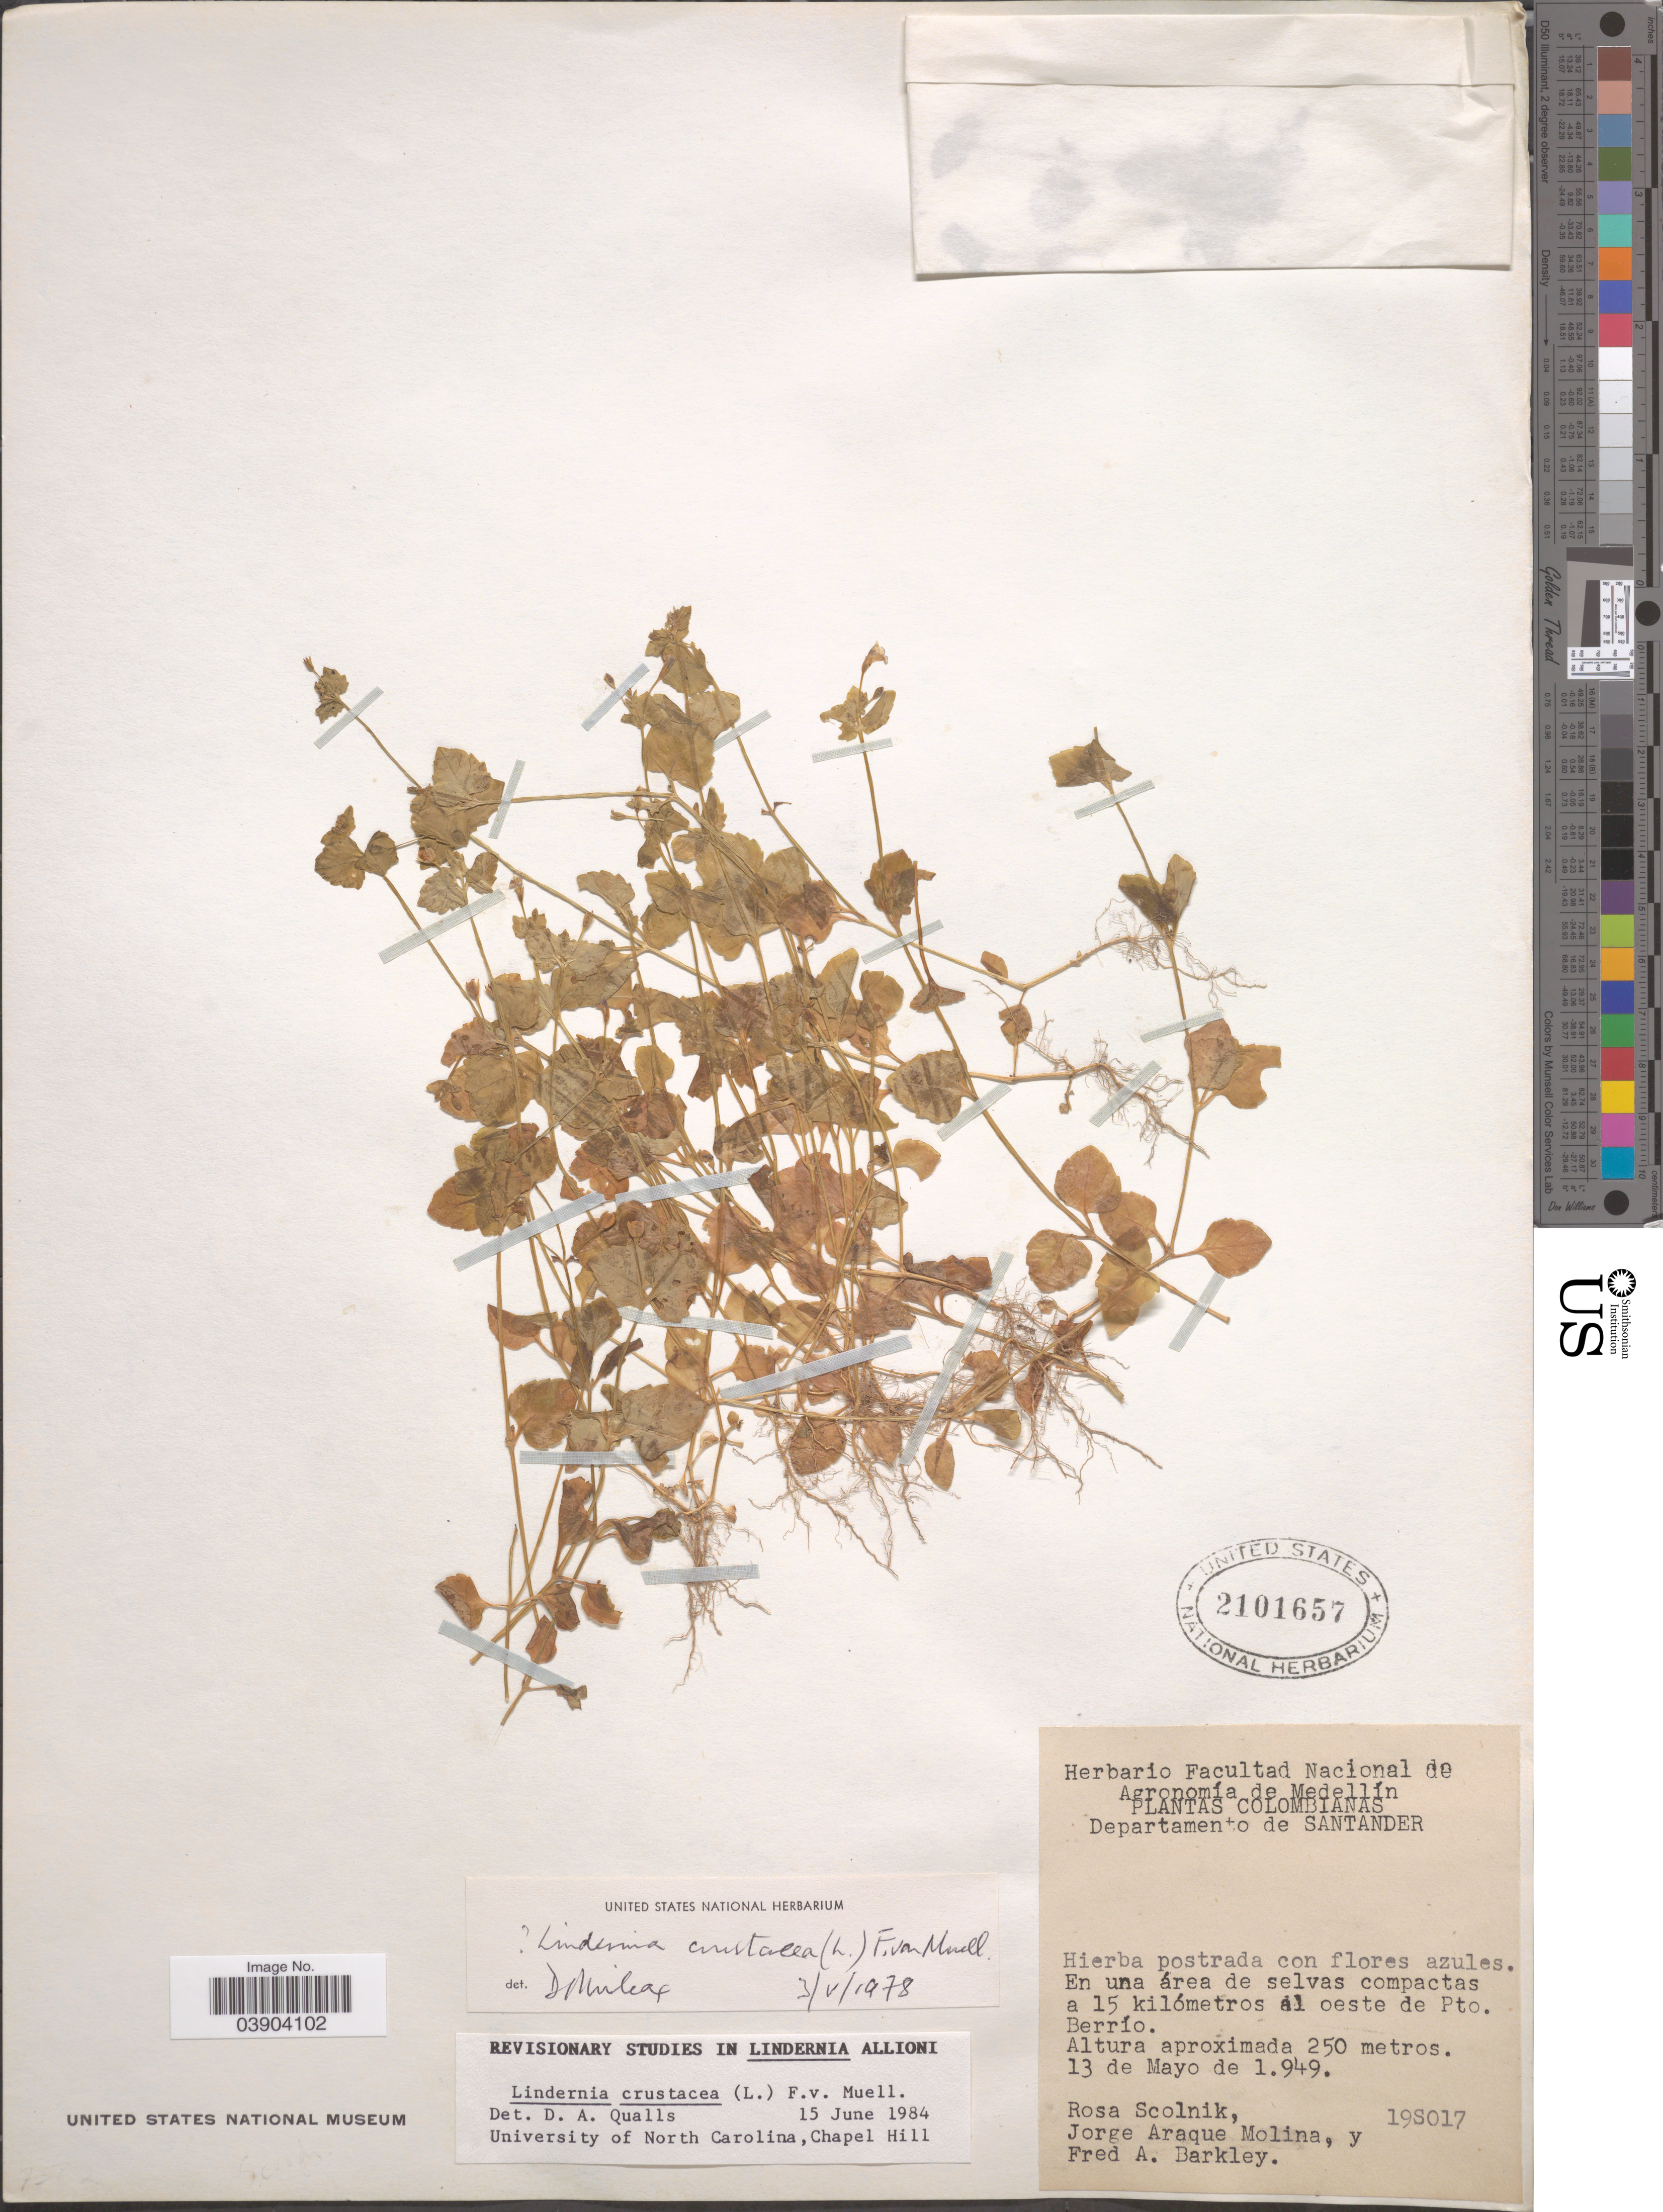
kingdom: Plantae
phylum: Tracheophyta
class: Magnoliopsida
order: Lamiales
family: Linderniaceae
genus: Lindernia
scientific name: Lindernia crustacea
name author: (L.) F. Muell.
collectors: R. Scolnik, J. Araque Molina & F. A. Barkley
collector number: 19S017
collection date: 1949-05-13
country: Colombia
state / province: Santander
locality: Departamento de Santander. En una área de selvas compactas a 15 kilómetros al oeste de Pto. Berrío.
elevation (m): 250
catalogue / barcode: US 2101657